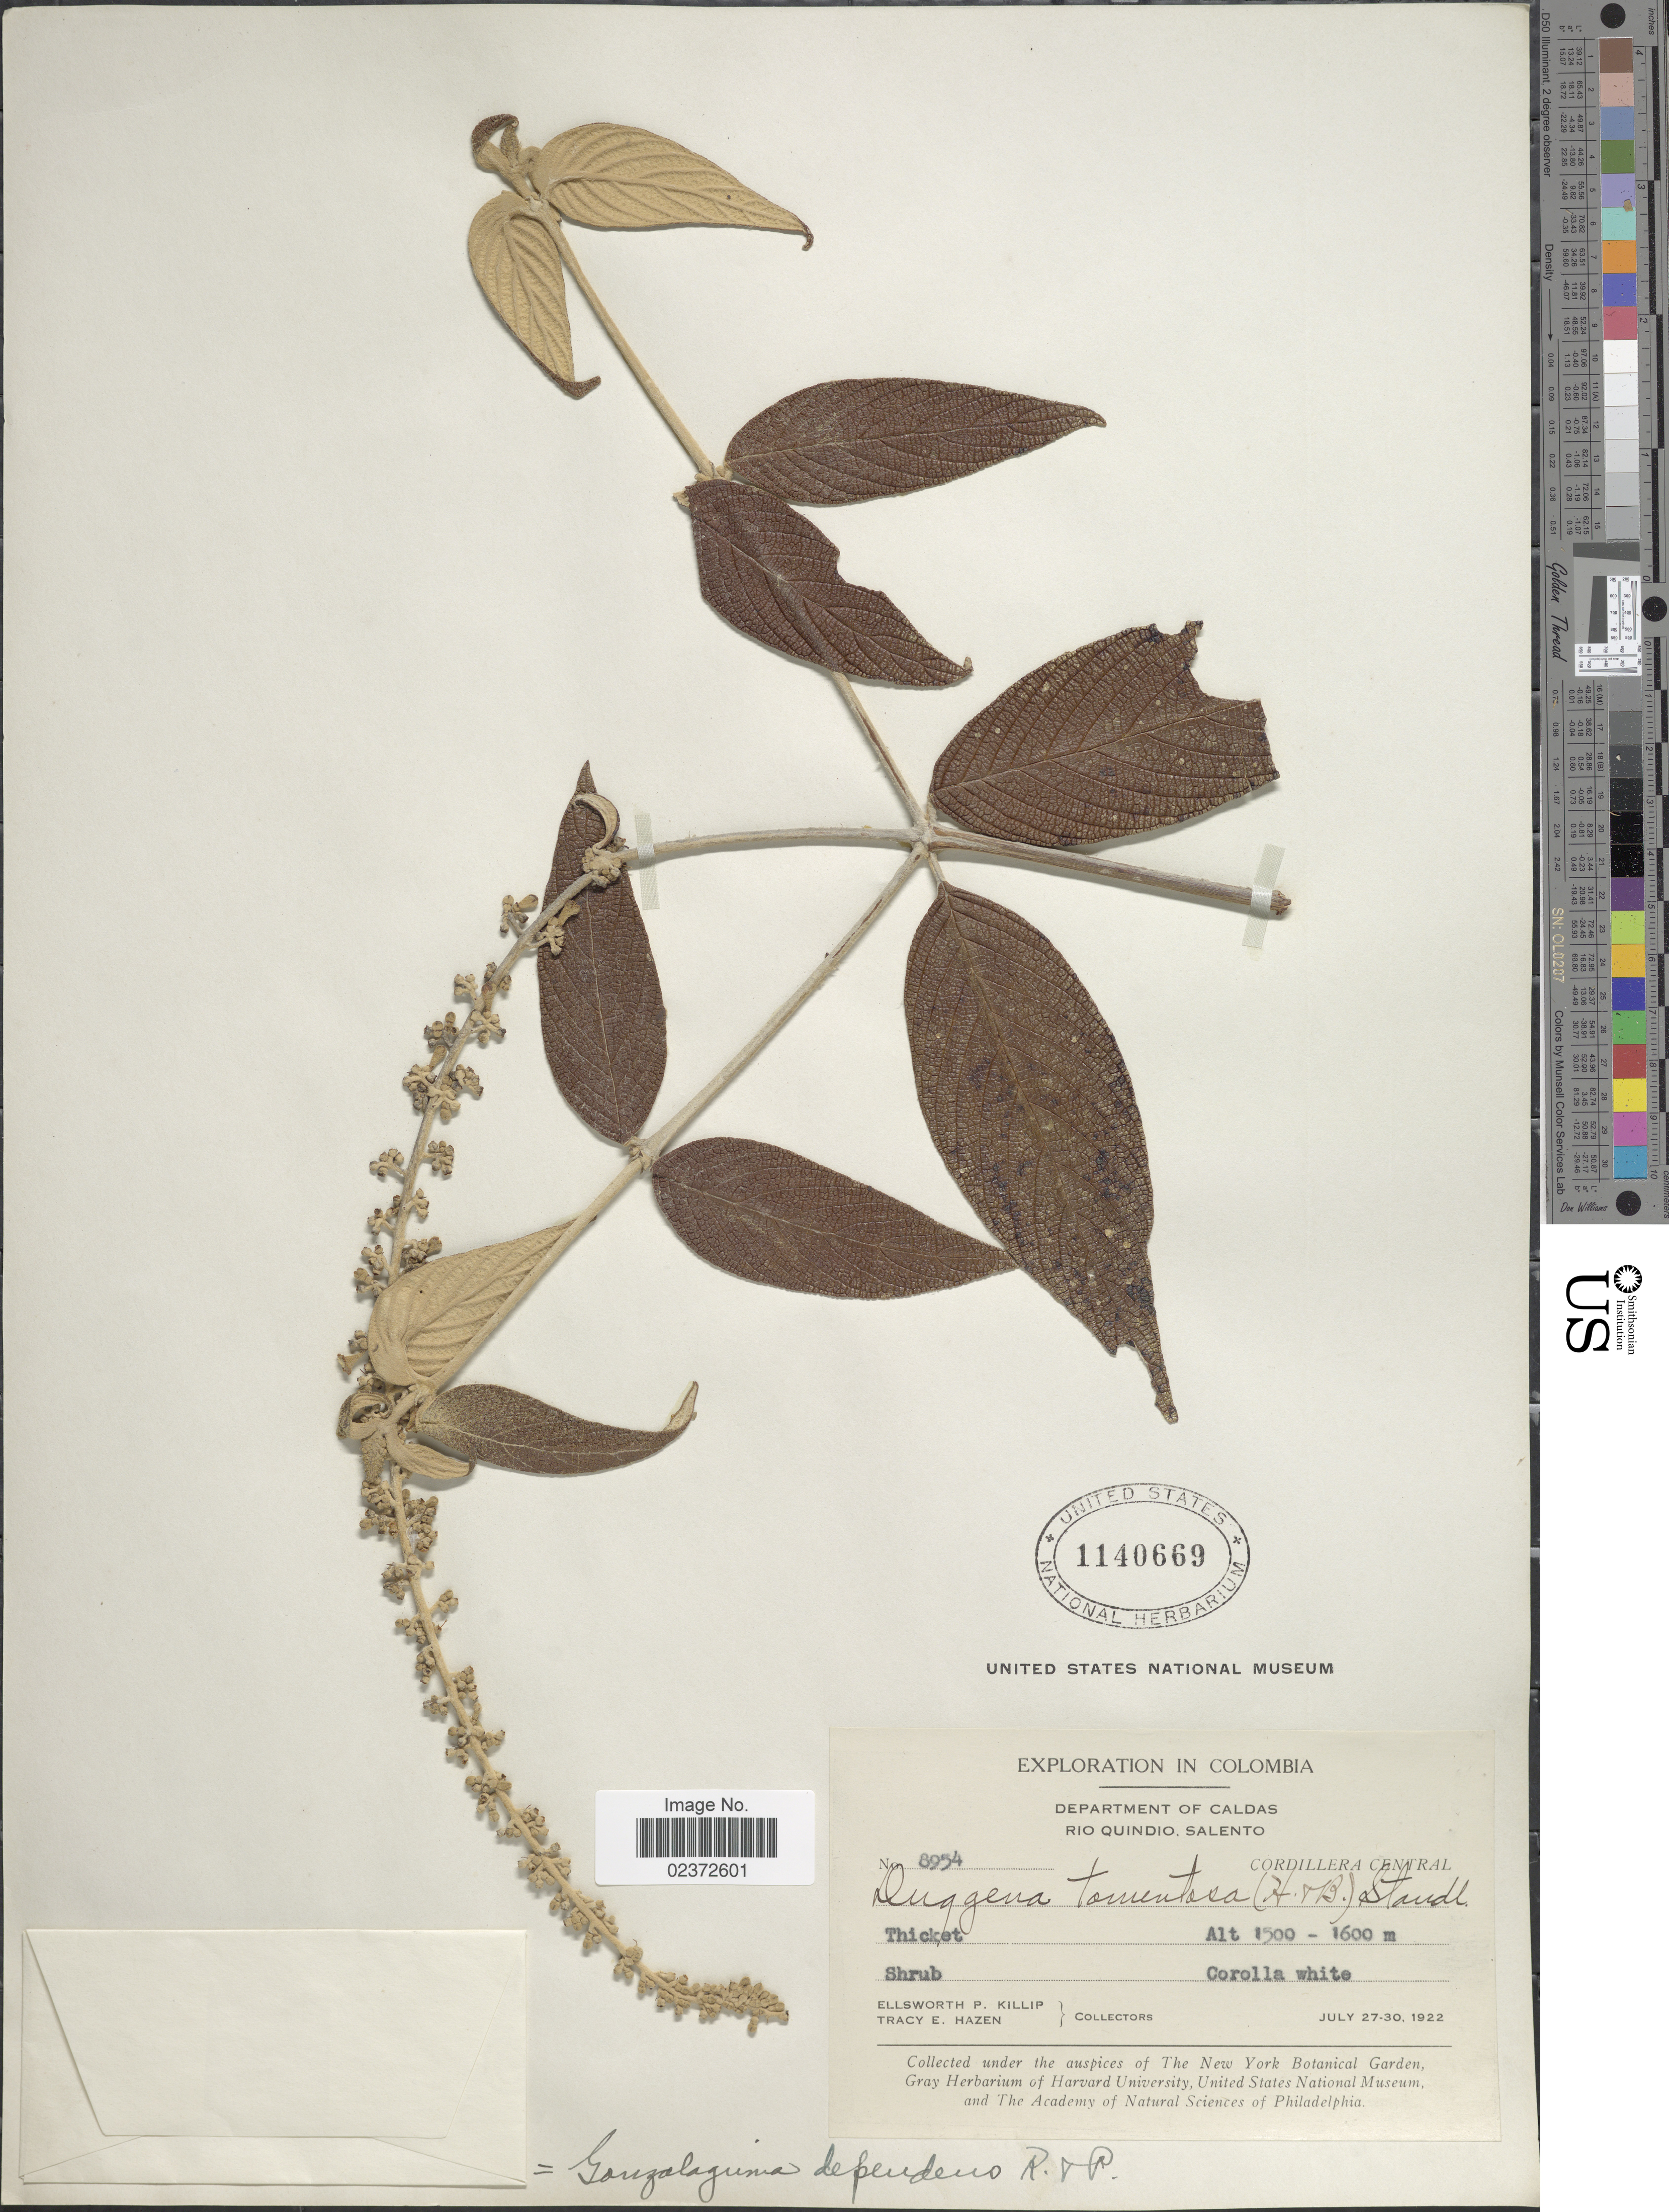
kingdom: Plantae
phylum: Tracheophyta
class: Magnoliopsida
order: Gentianales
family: Rubiaceae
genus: Gonzalagunia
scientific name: Gonzalagunia dependens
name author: Ruiz & Pav.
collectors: E. P. Killip & T. E. Hazen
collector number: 8954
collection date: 1922-07-27/1922-07-30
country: Colombia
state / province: Caldas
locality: Department of Caldas. Rio Quindio, Salento. Cordillera Central.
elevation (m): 1500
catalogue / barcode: US 1140669